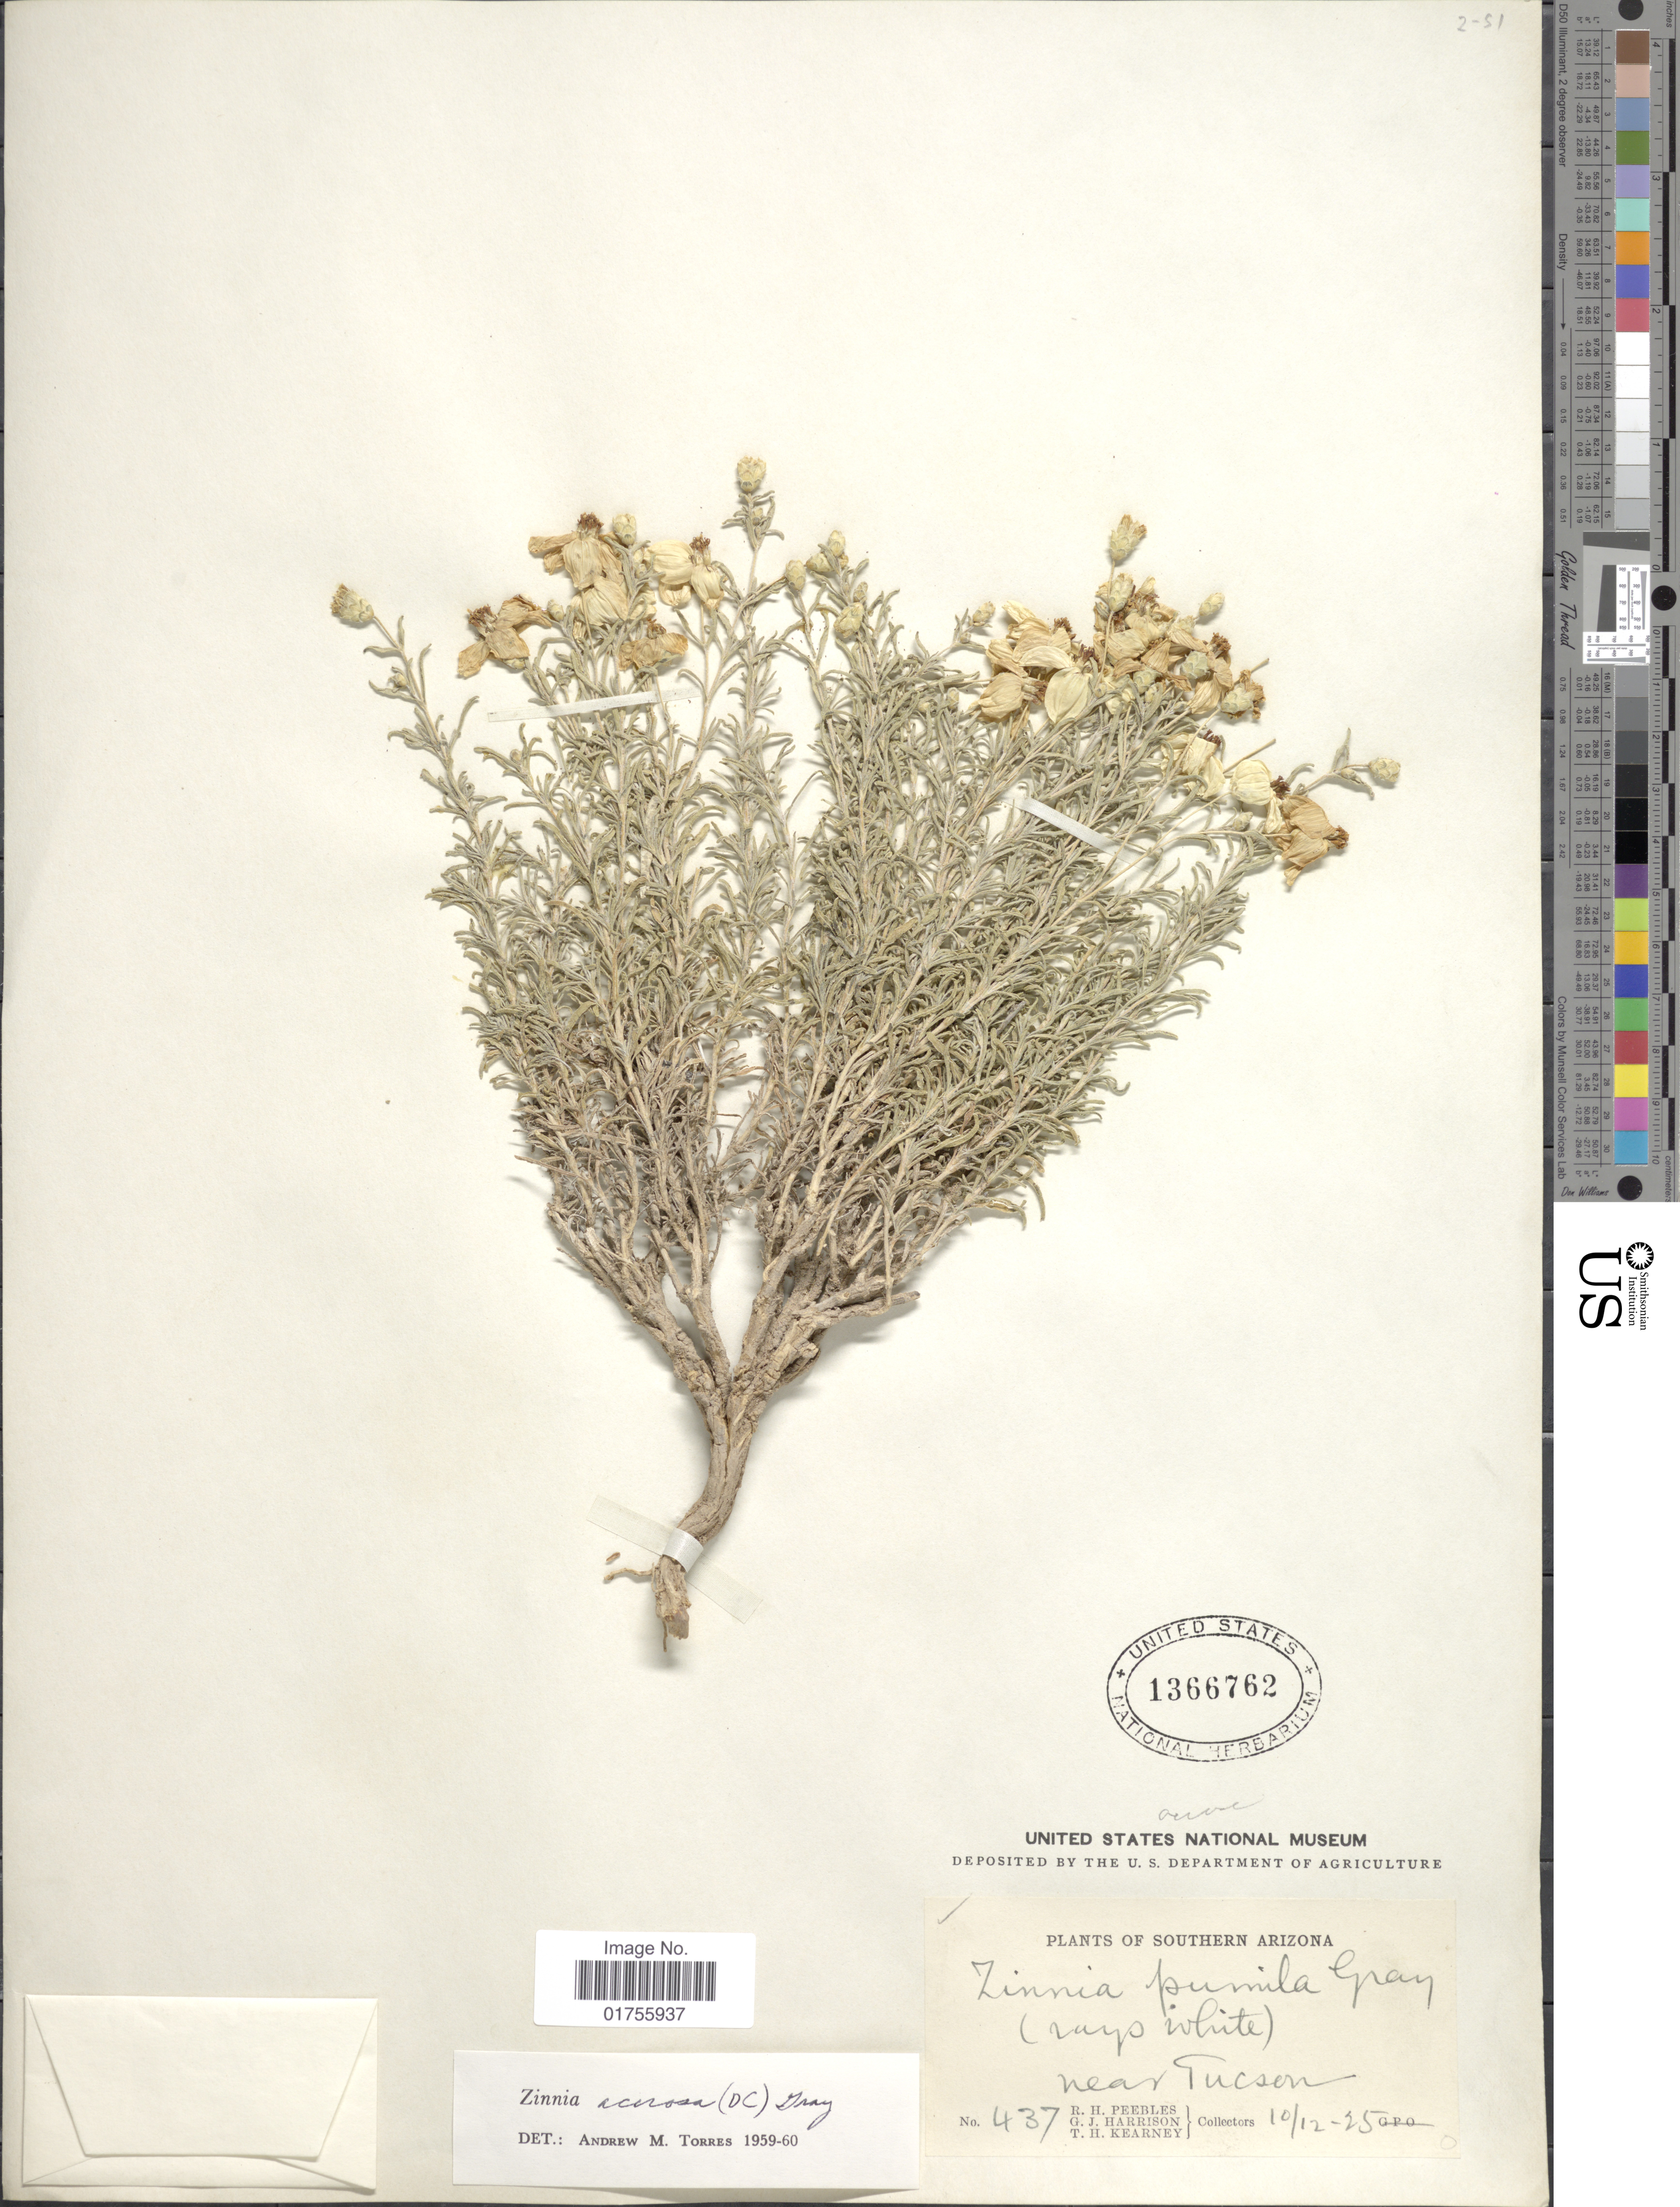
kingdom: Plantae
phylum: Tracheophyta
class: Magnoliopsida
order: Asterales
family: Asteraceae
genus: Zinnia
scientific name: Zinnia acerosa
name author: (DC.) A. Gray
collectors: R. H. Peebles, G. J. Harrison & T. H. Kearney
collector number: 437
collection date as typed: Transcribed d/m/y: 12/10/25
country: United States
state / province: Arizona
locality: Southern Arizona, Near Tucson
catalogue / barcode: US 1366762